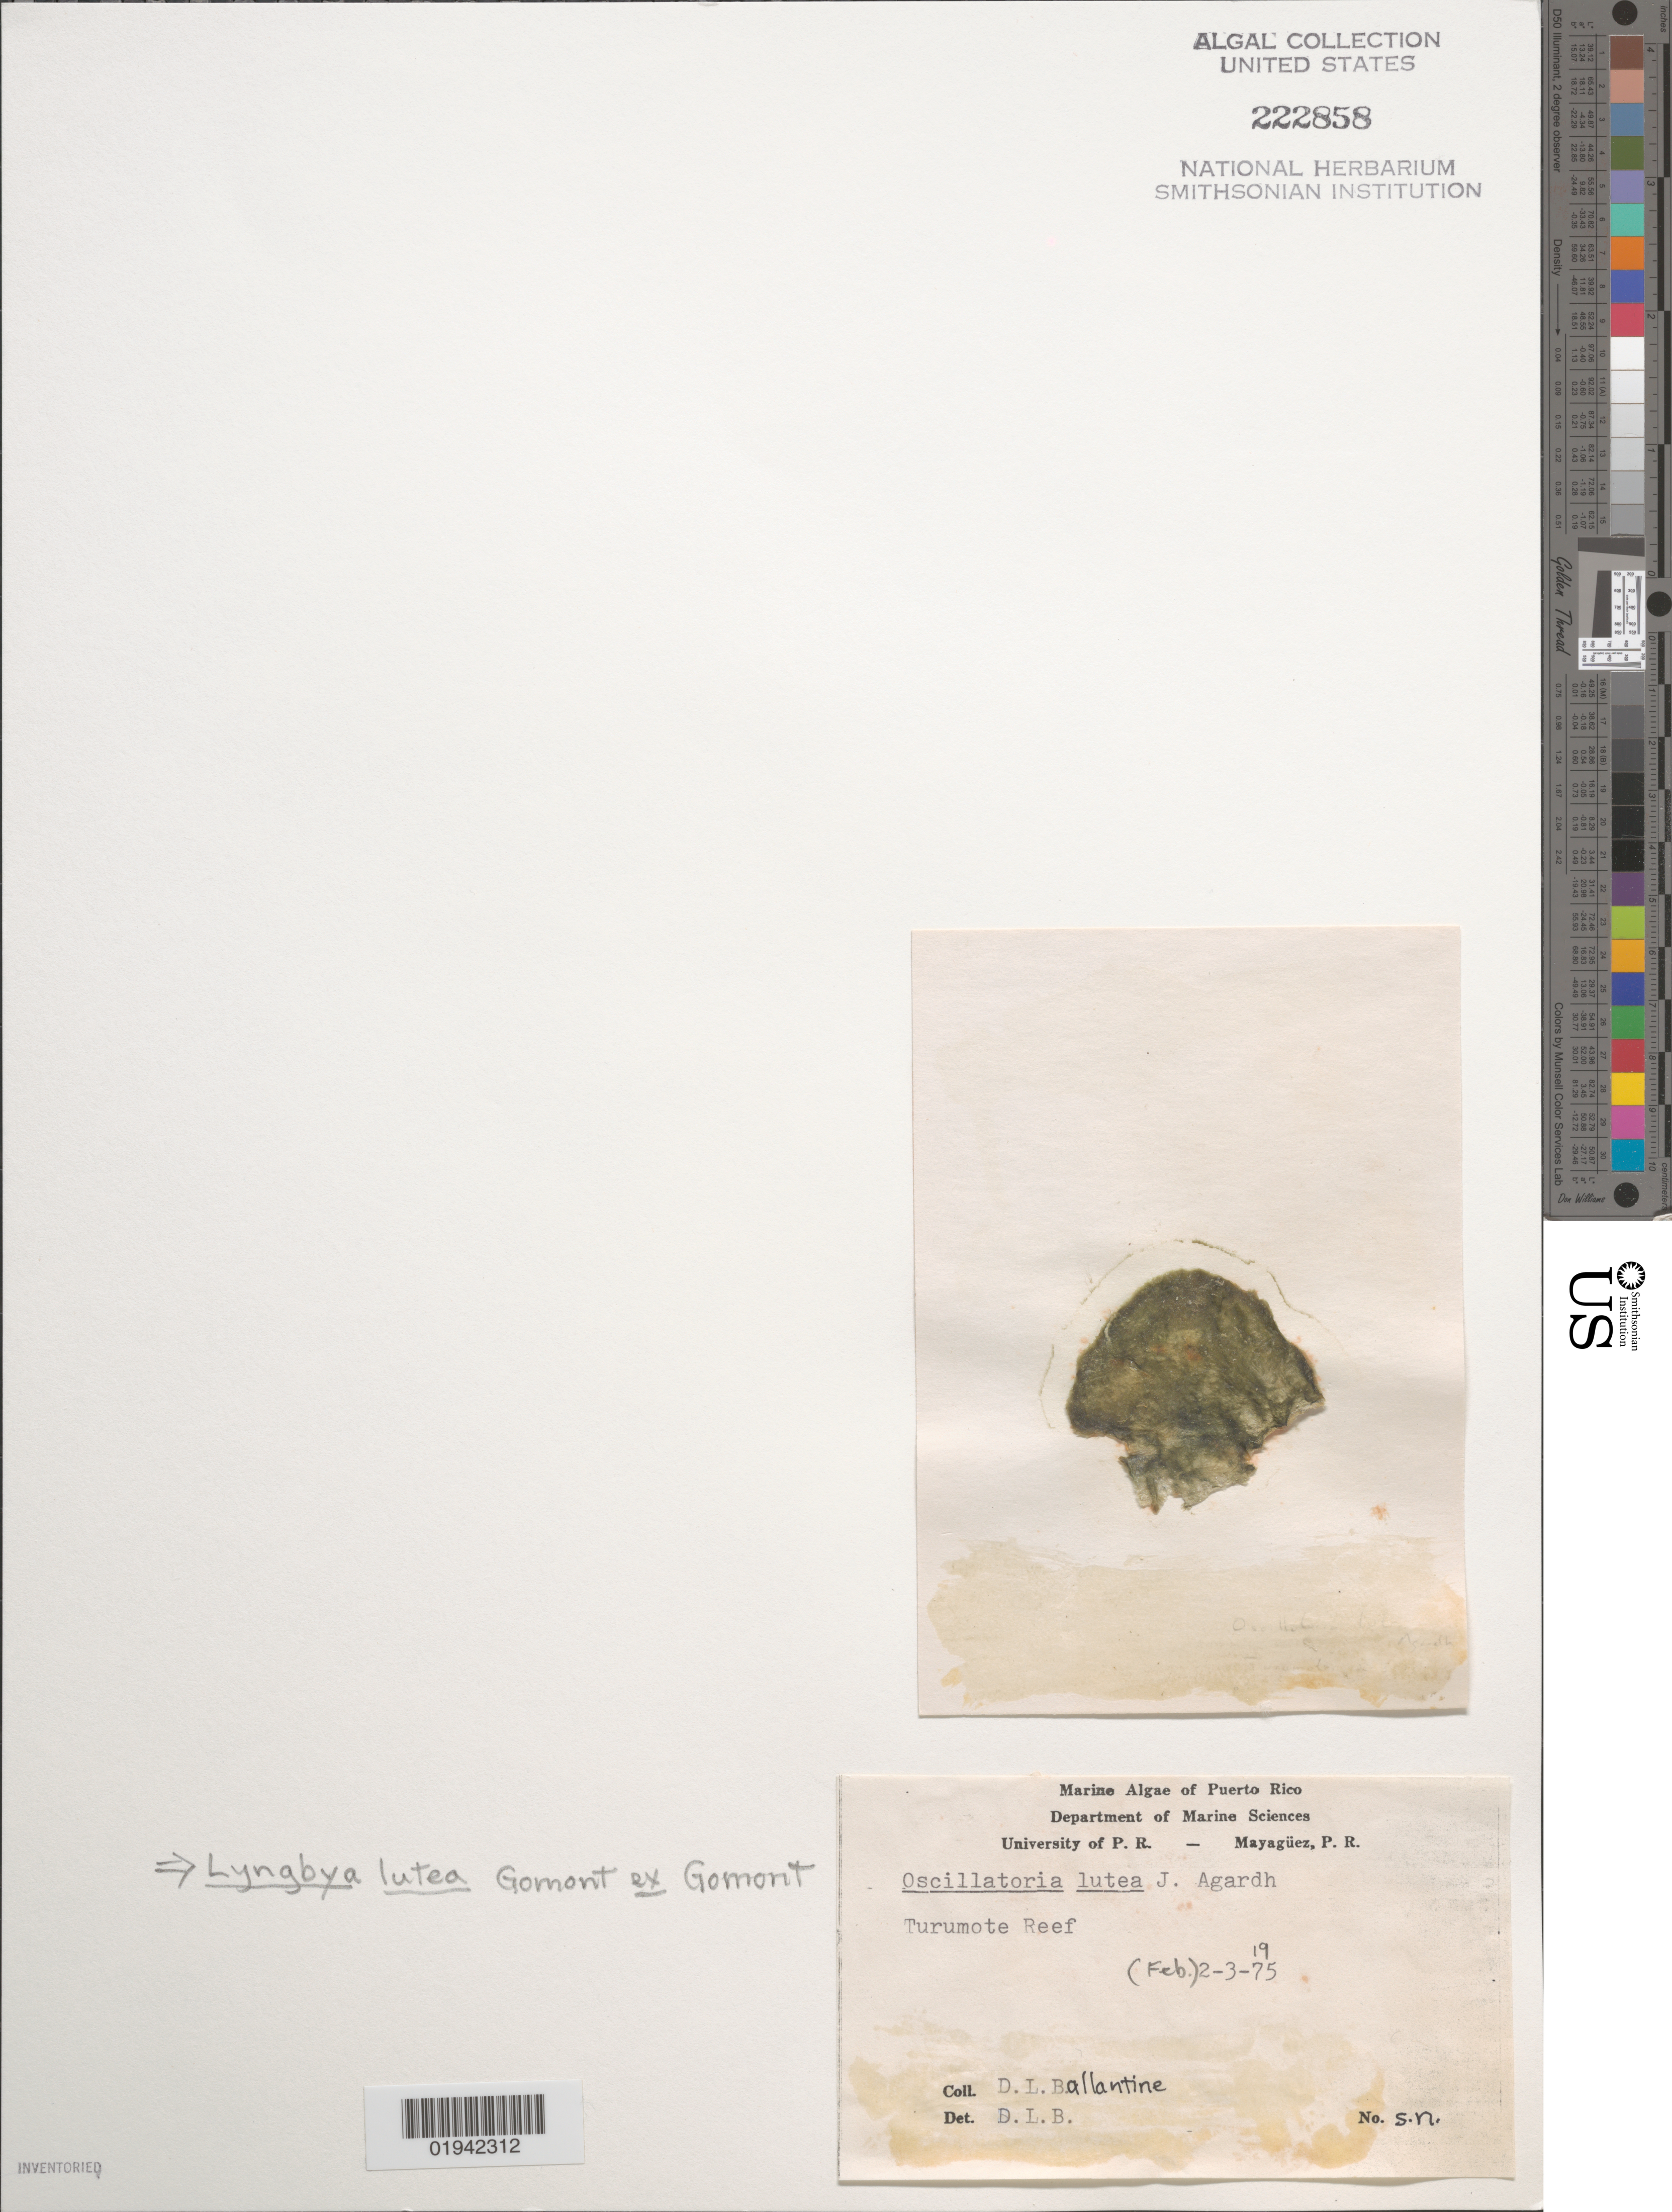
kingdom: Bacteria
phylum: Cyanobacteria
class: Cyanobacteriia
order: Cyanobacteriales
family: Oscillatoriaceae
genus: Oscillatoria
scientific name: Oscillatoria lutea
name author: C. Agardh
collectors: D.L. Ballantine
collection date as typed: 03 Feb 1975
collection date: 1975-02-03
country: Puerto Rico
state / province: Lajas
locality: Turumote Reef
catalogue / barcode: US 222858